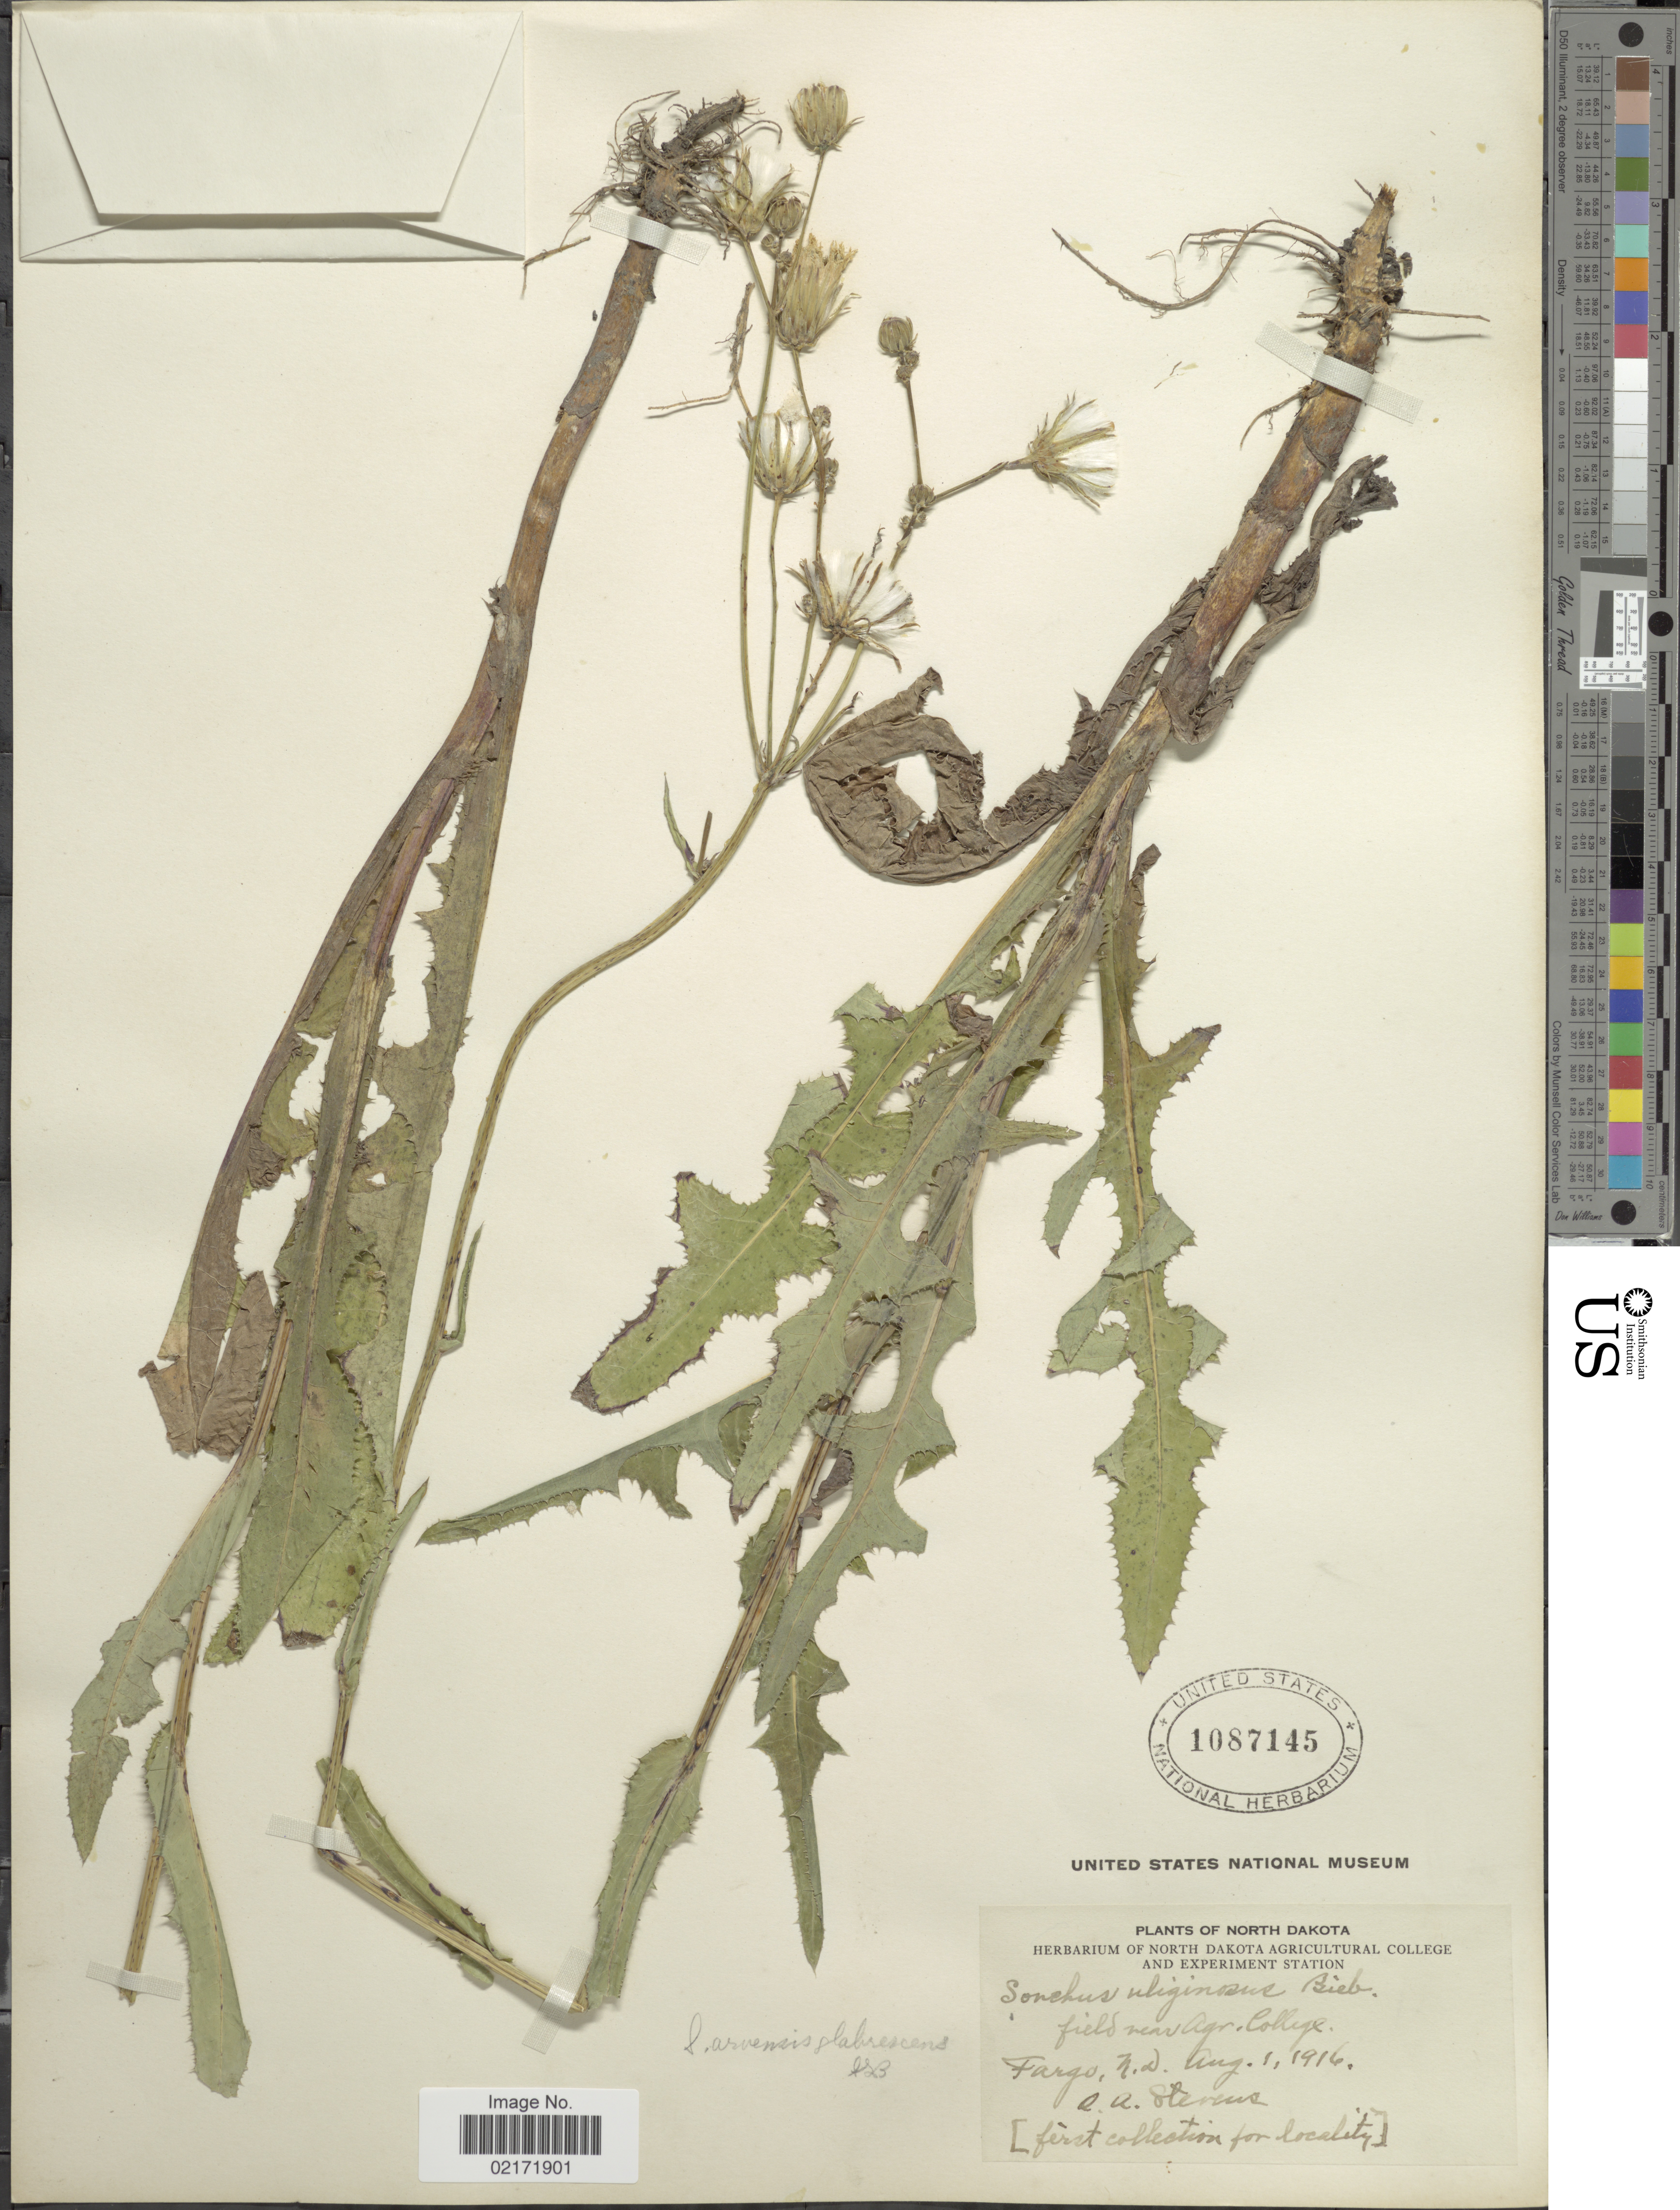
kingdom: Plantae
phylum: Tracheophyta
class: Magnoliopsida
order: Asterales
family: Asteraceae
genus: Sonchus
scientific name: Sonchus arvensis subsp. uliginosus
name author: (M. Bieb.) Nyman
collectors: O. A. Stevens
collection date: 1916-08-01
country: United States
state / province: North Dakota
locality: Field near Agr. College, Fargo, N.D.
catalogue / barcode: US 1087145